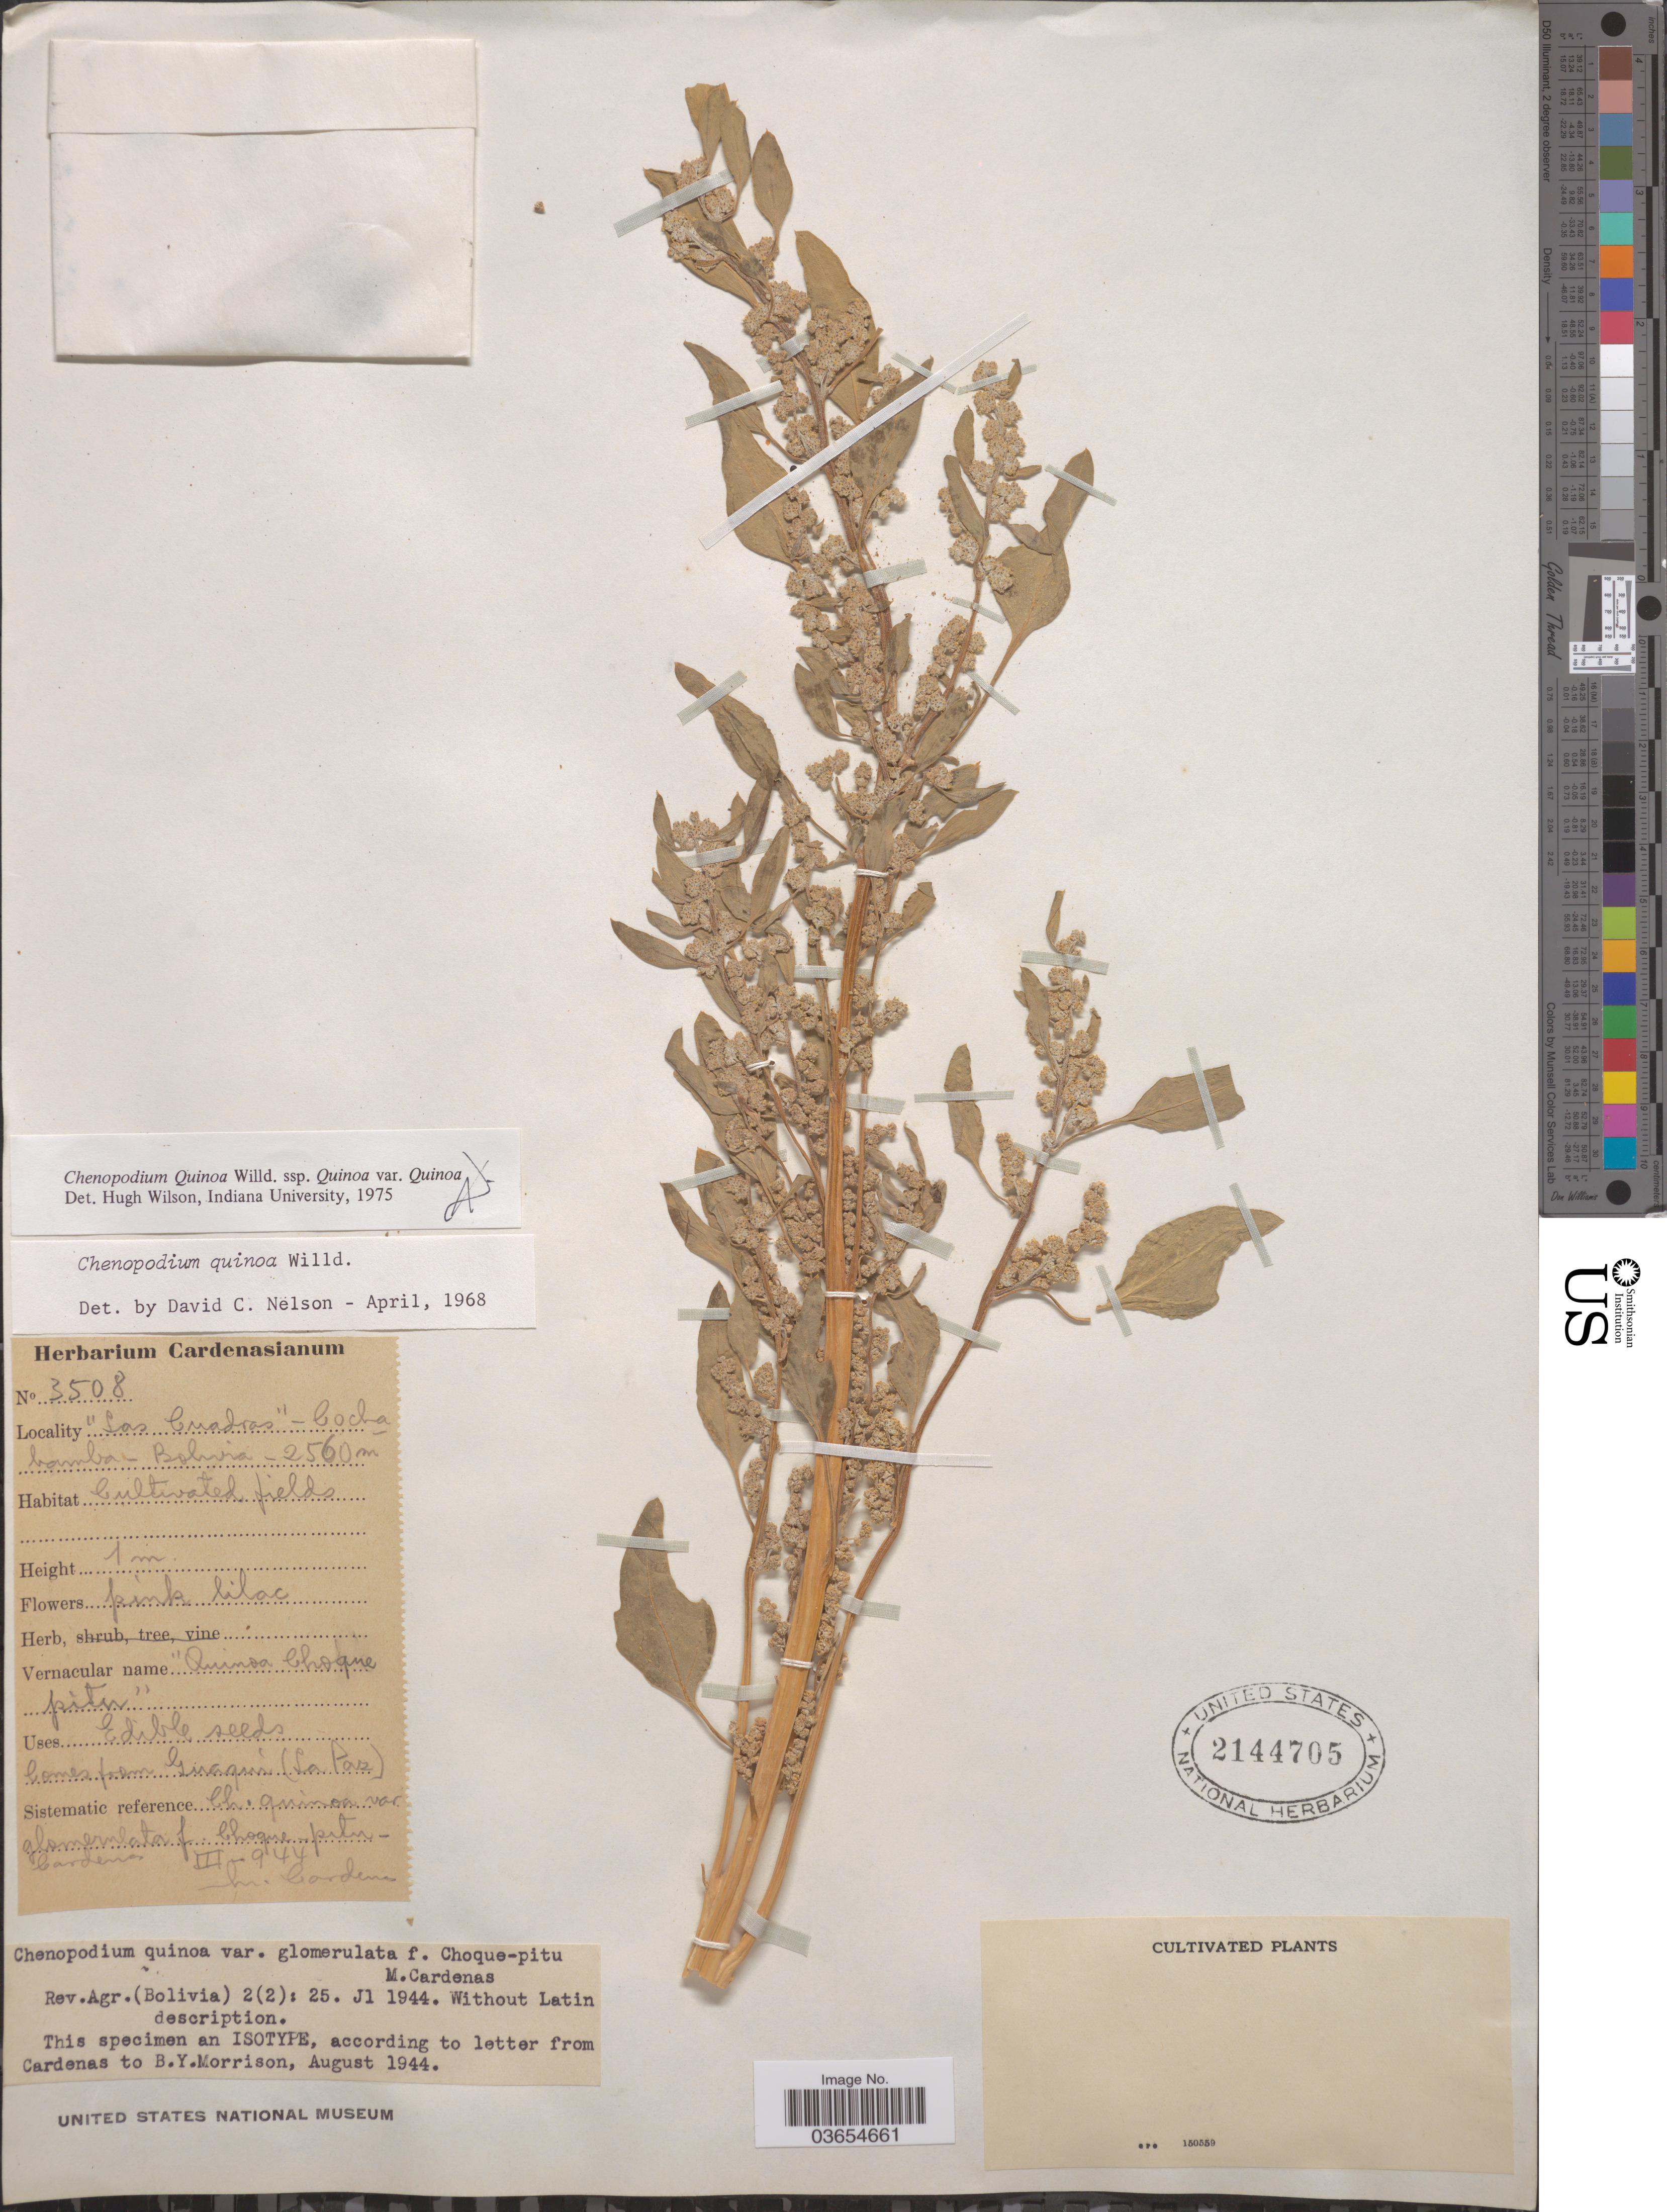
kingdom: Plantae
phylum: Tracheophyta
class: Magnoliopsida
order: Caryophyllales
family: Amaranthaceae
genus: Chenopodium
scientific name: Chenopodium quinoa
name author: Willd.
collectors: M. Cárdenas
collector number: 3508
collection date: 1944-03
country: Bolivia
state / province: Cochabamba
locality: Las Cuadras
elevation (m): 2560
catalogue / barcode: US 2144705